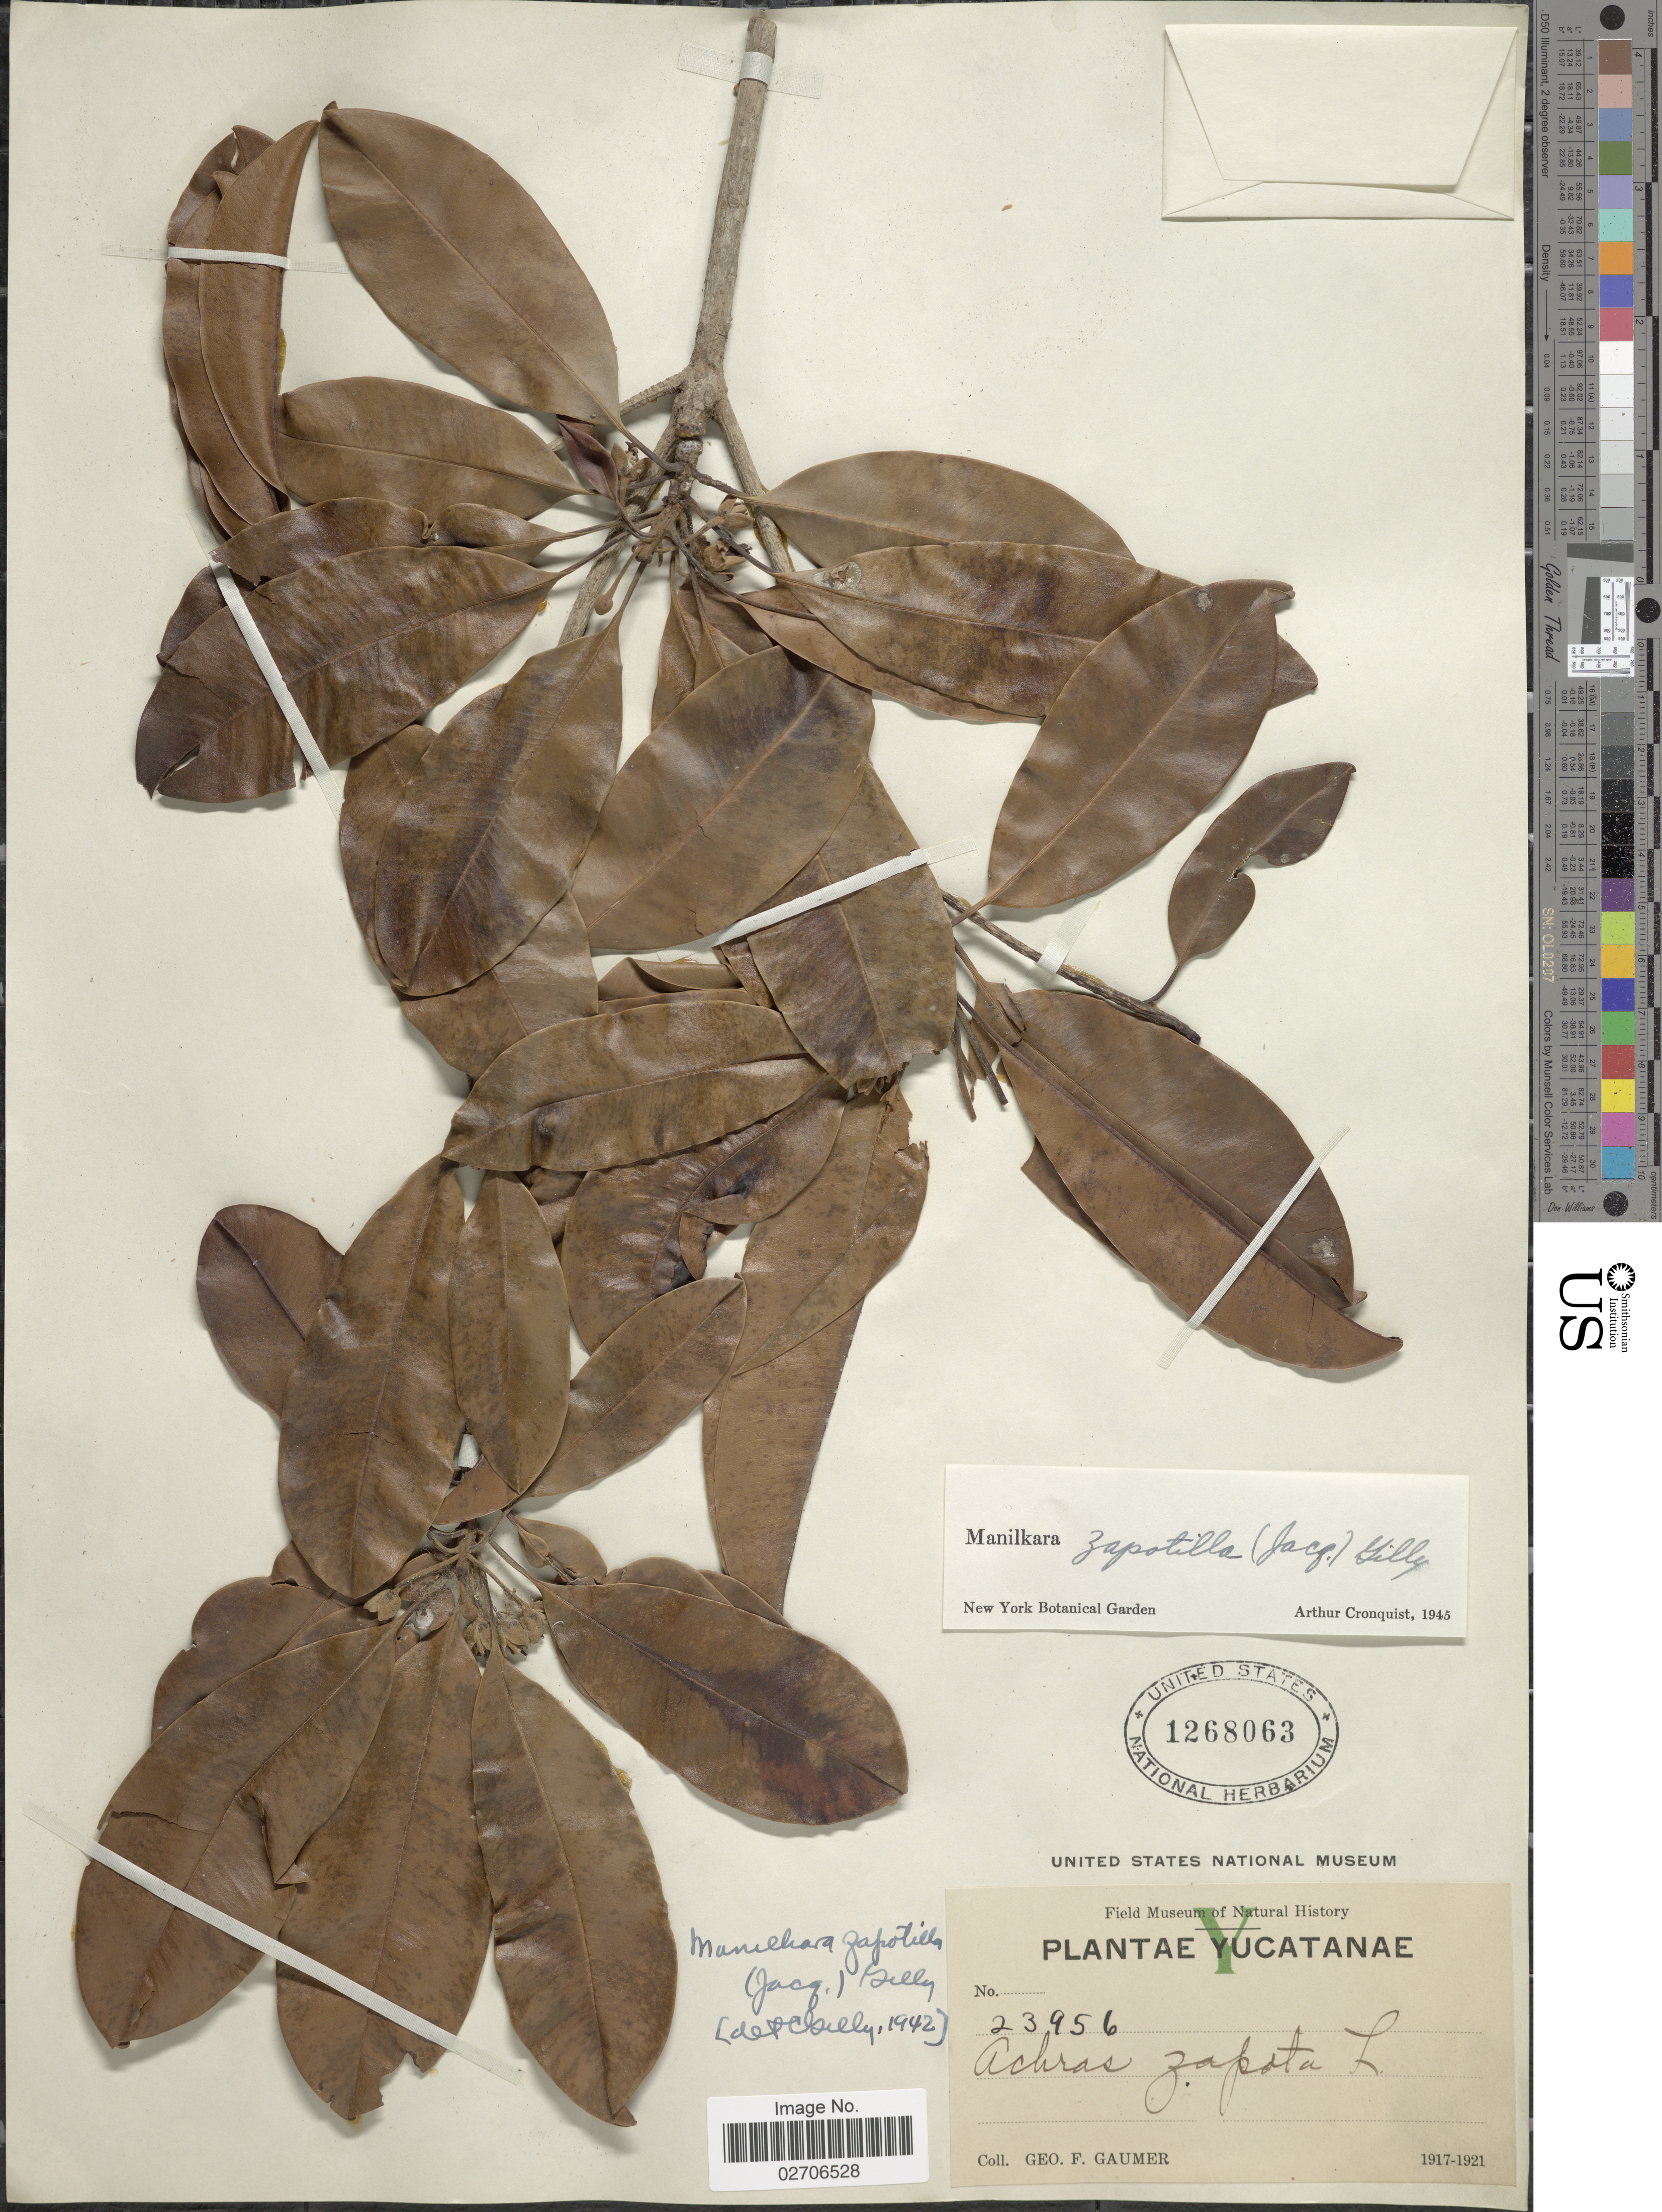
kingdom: Plantae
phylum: Tracheophyta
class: Magnoliopsida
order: Ericales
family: Sapotaceae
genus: Manilkara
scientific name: Manilkara zapota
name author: (L.) P. Royen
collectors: G. F. Gaumer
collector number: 23956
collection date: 1917/1921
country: Mexico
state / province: Yucatán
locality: Yucatanae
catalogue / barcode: US 1268063